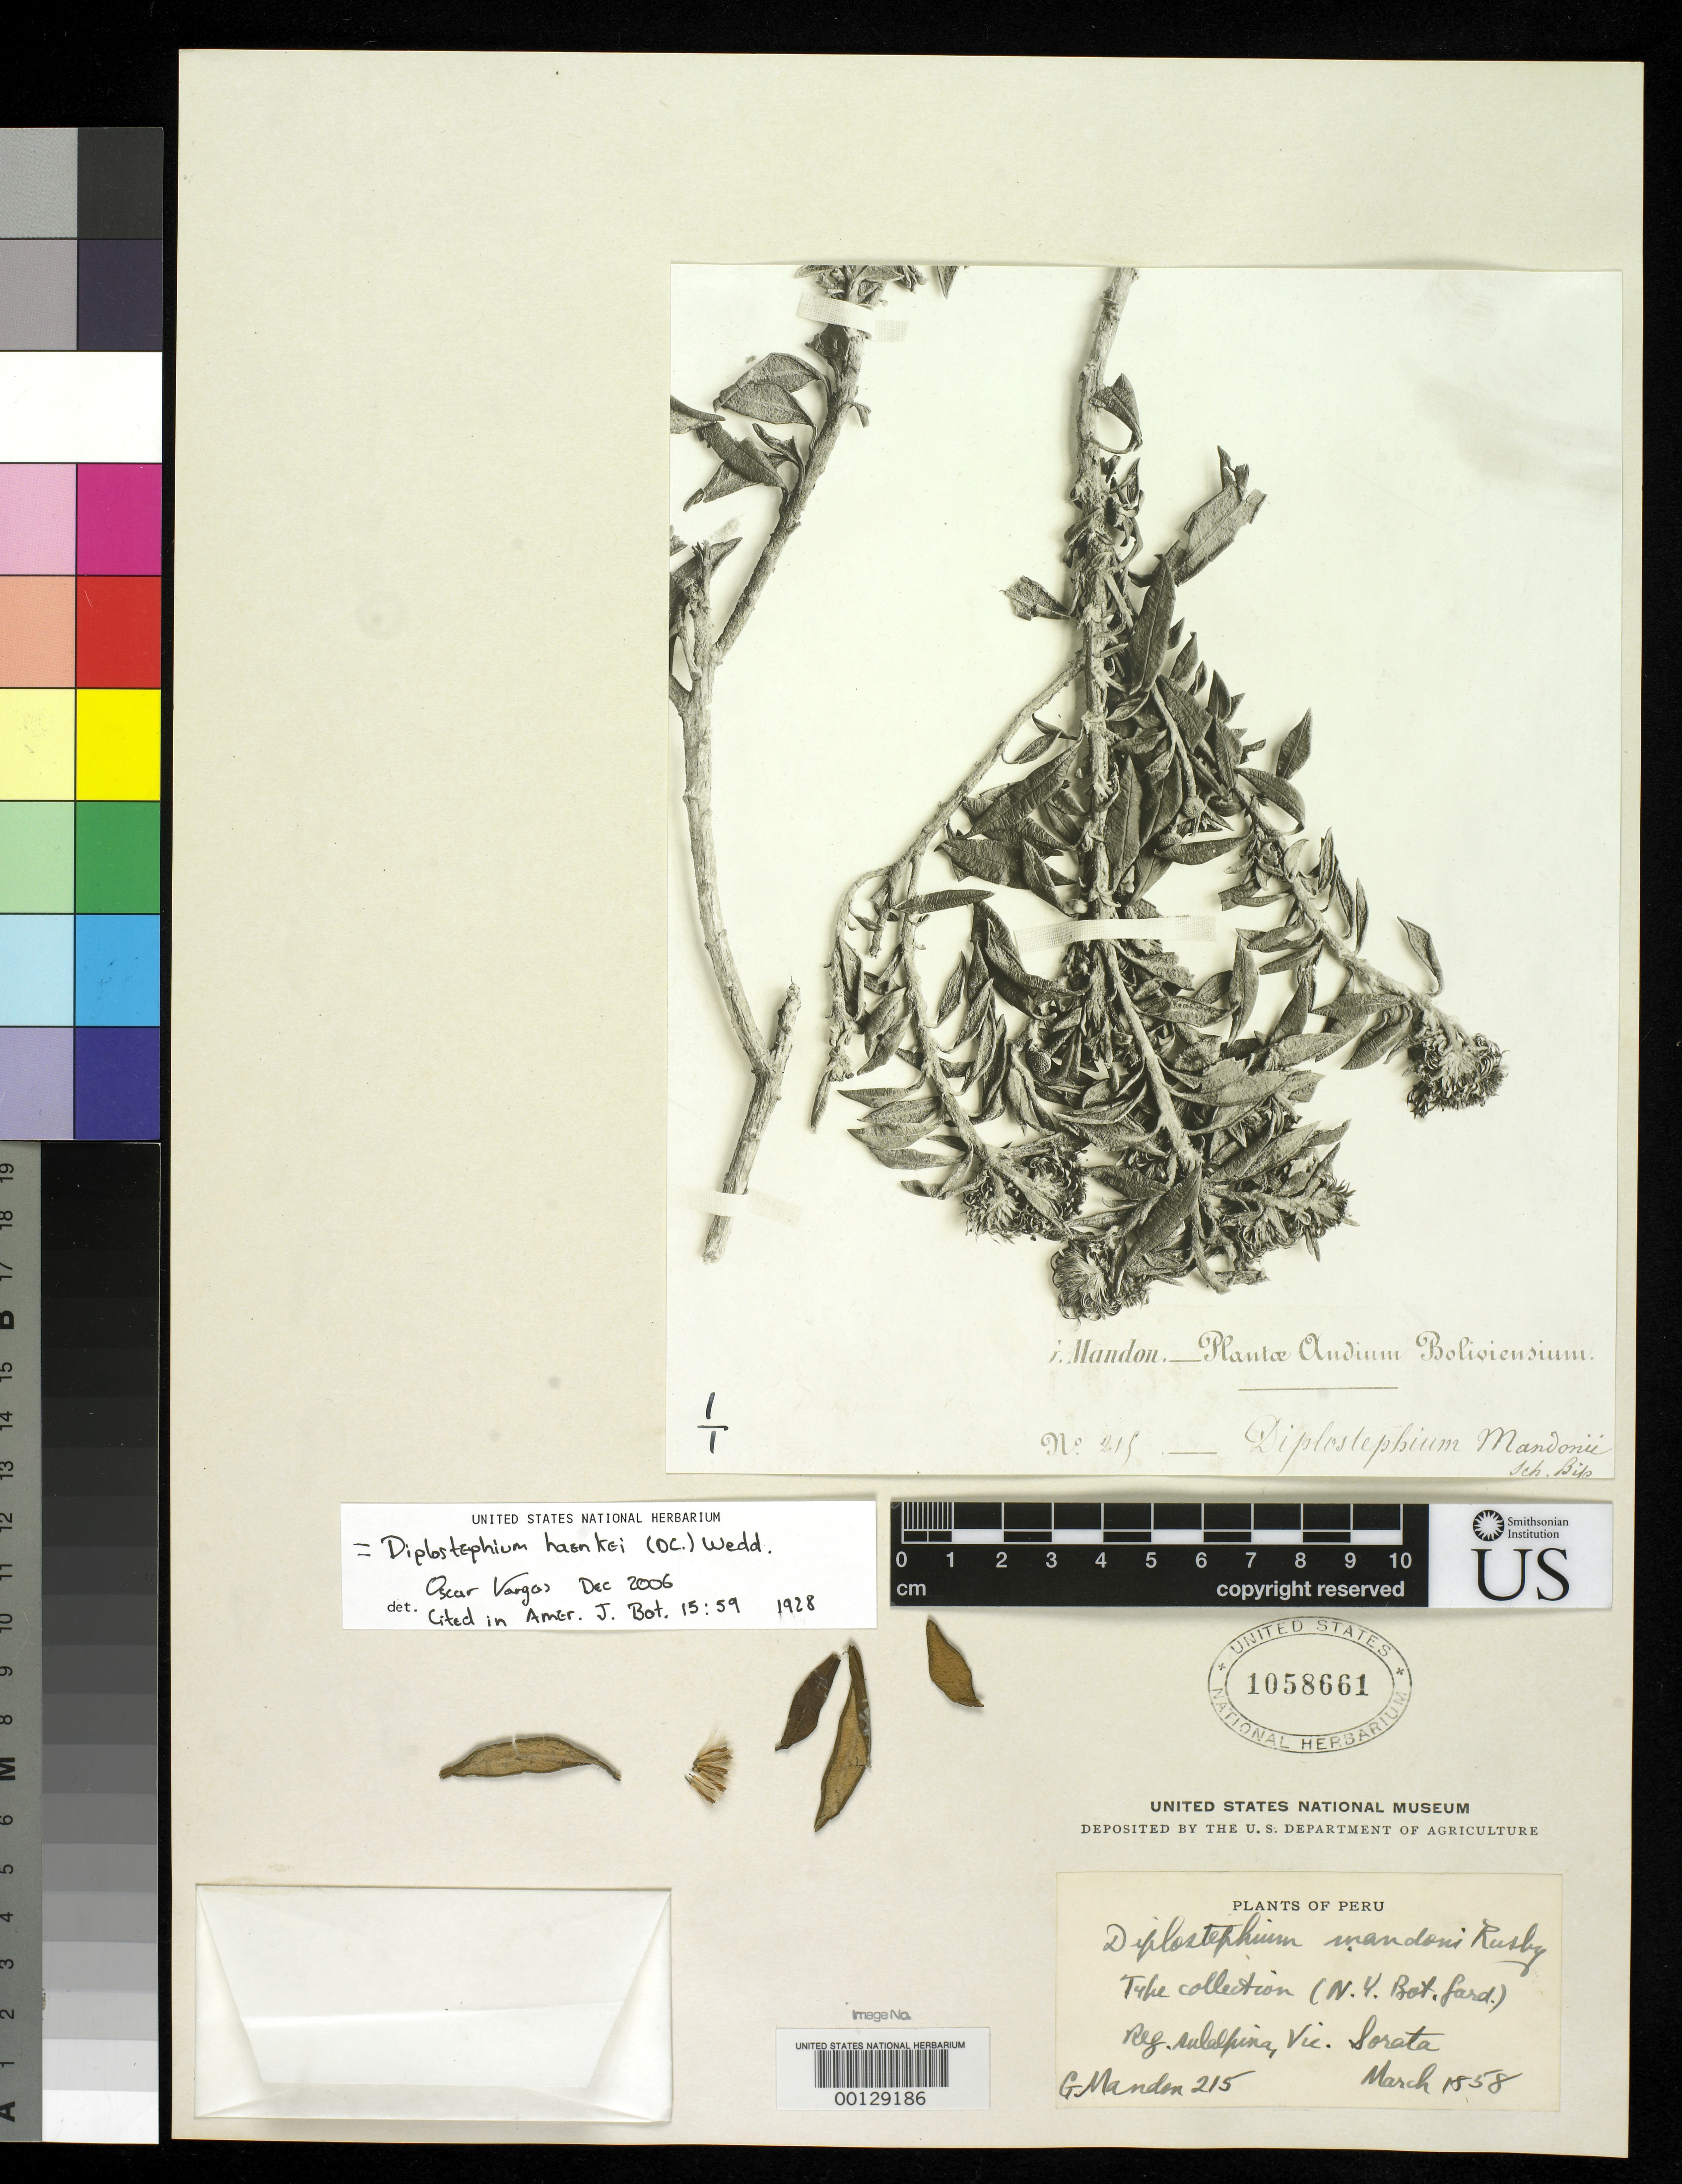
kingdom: Plantae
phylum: Tracheophyta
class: Magnoliopsida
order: Asterales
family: Asteraceae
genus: Diplostephium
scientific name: Diplostephium mandonii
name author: Rusby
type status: Isotype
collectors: G. Mandon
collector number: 215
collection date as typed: Mar 1858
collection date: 1858-03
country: Bolivia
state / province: La Paz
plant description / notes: Photograph and fragmentary material of type specimen ex herb. NY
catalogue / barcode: US 1058661